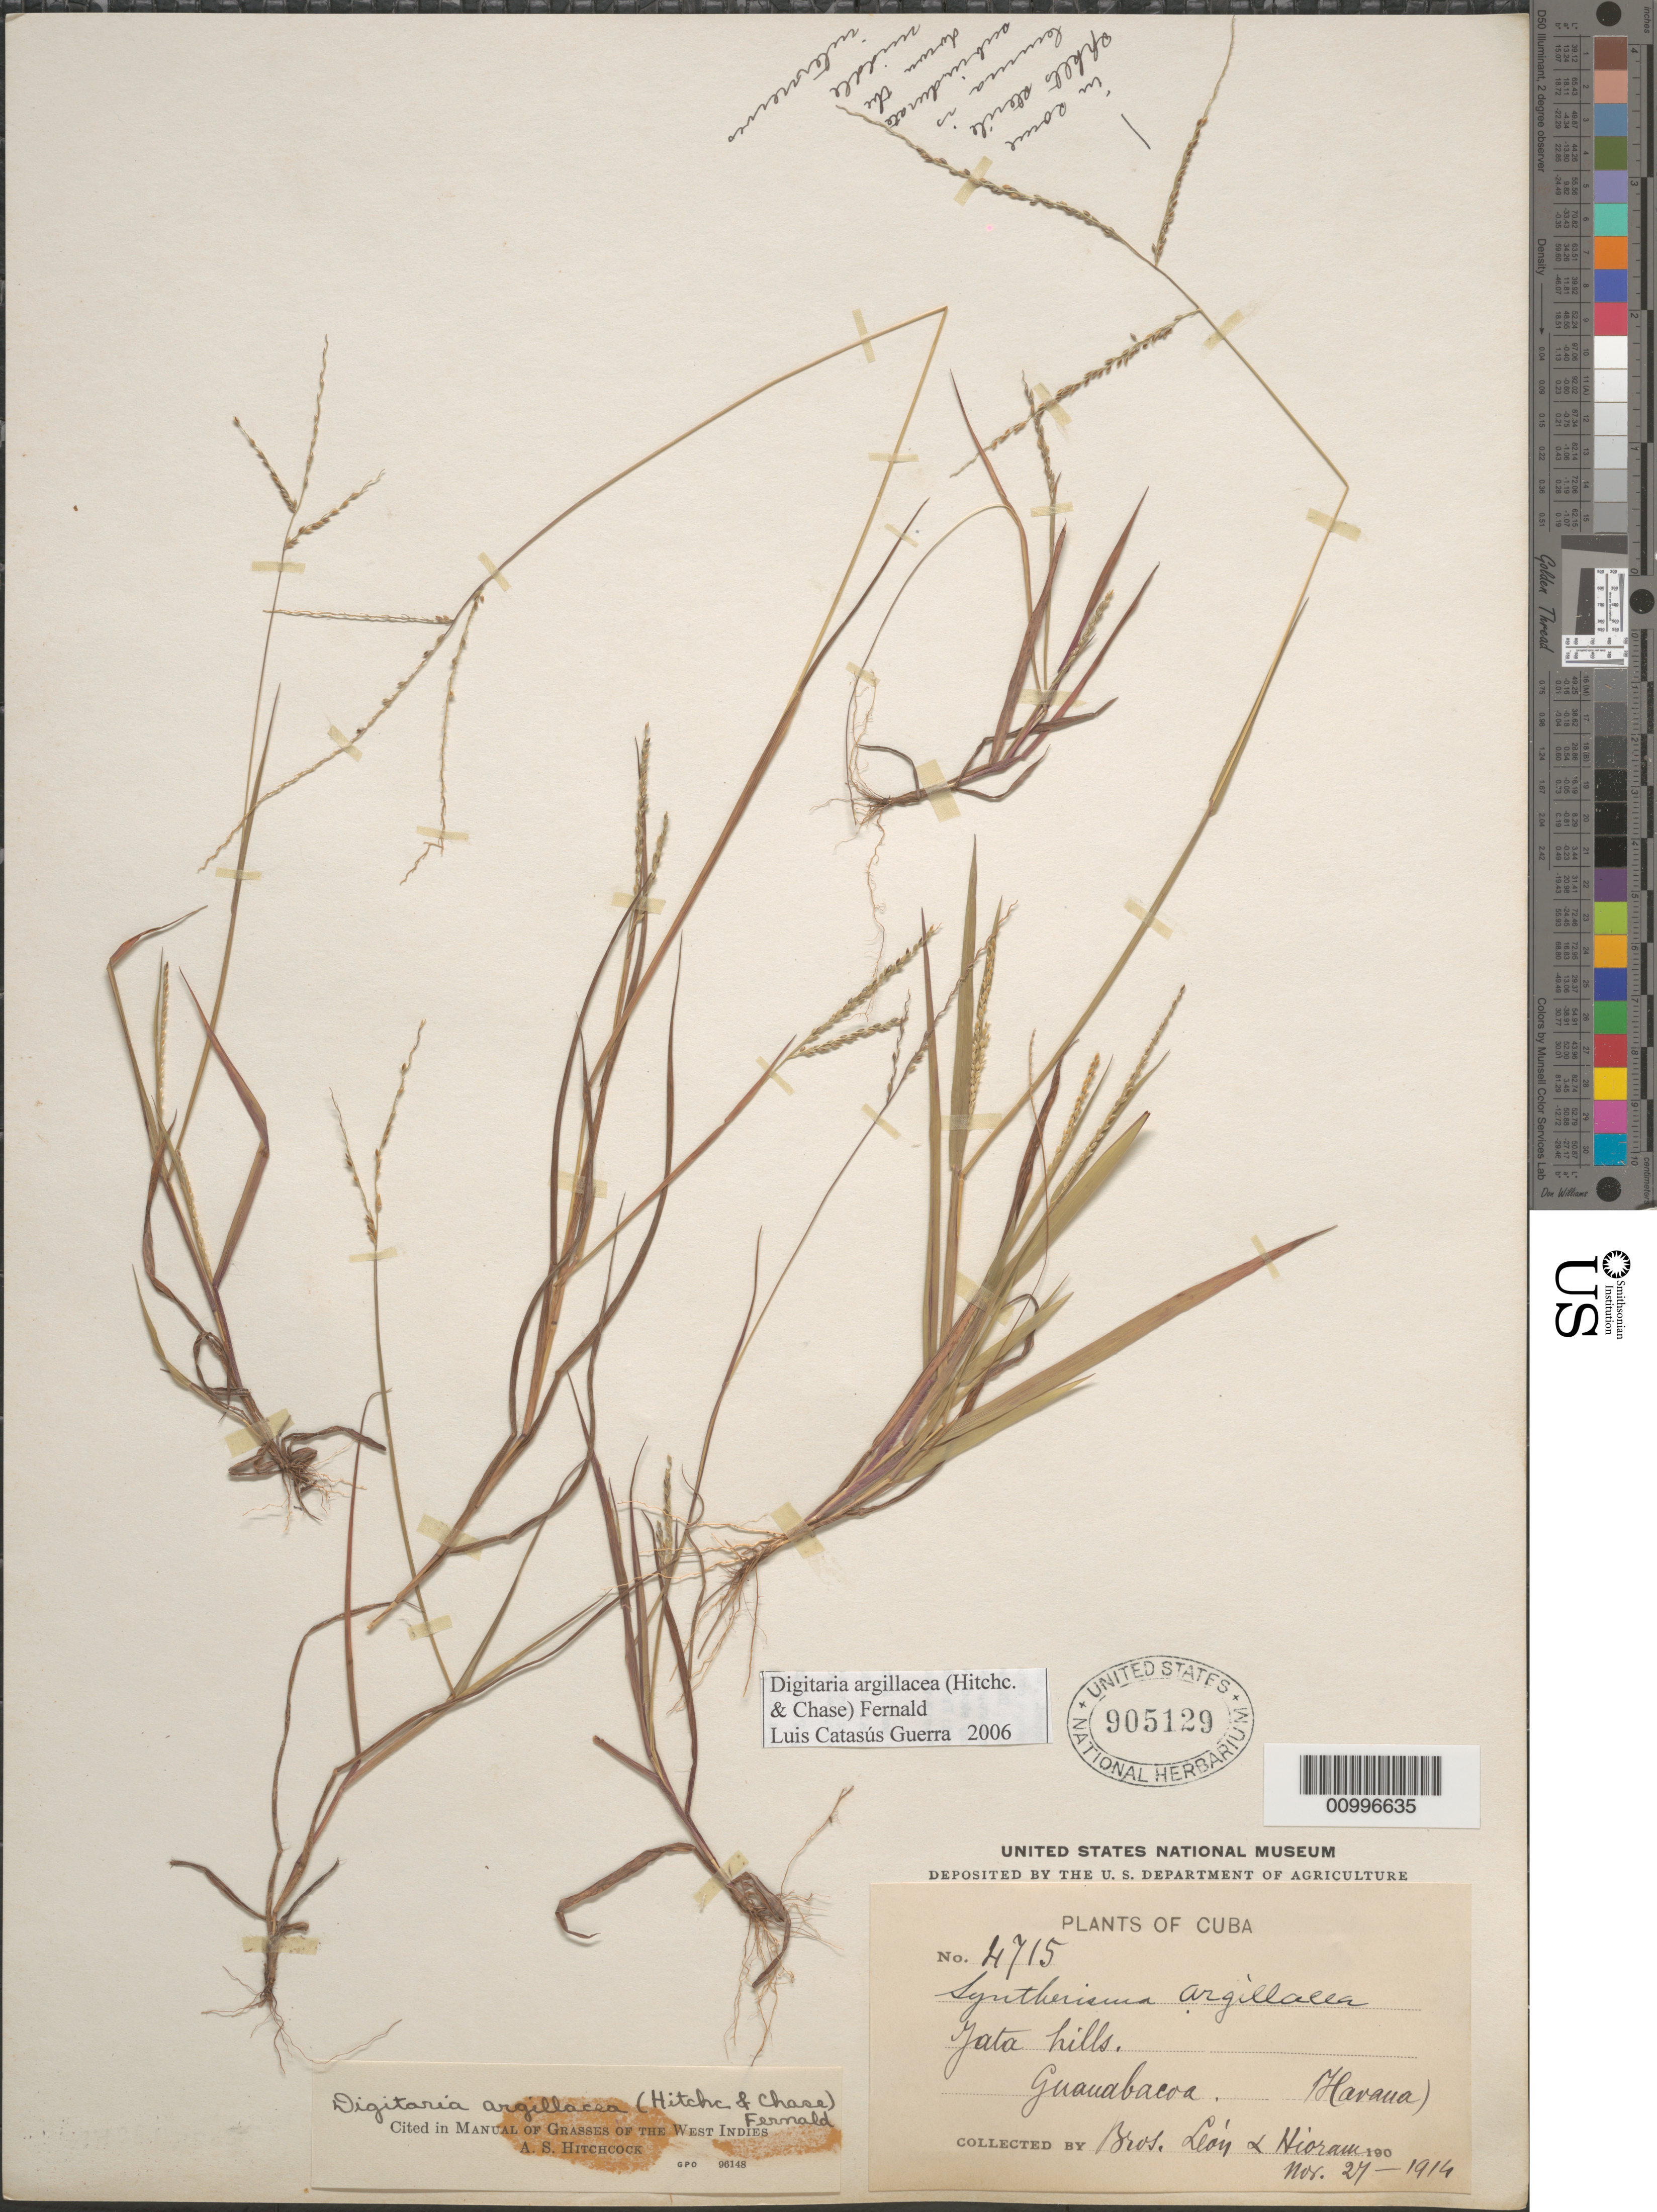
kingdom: Plantae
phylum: Tracheophyta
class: Liliopsida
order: Poales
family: Poaceae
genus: Digitaria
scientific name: Digitaria argillacea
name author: (Hitchc. & Chase) Fernald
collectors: Bro. León & Bro. Hioram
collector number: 4715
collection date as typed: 27 Nov 1914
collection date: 1914-11-27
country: Cuba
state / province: La Habana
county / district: Municipio Guanabacoa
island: Cuba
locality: Jata Hills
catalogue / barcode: US 905129